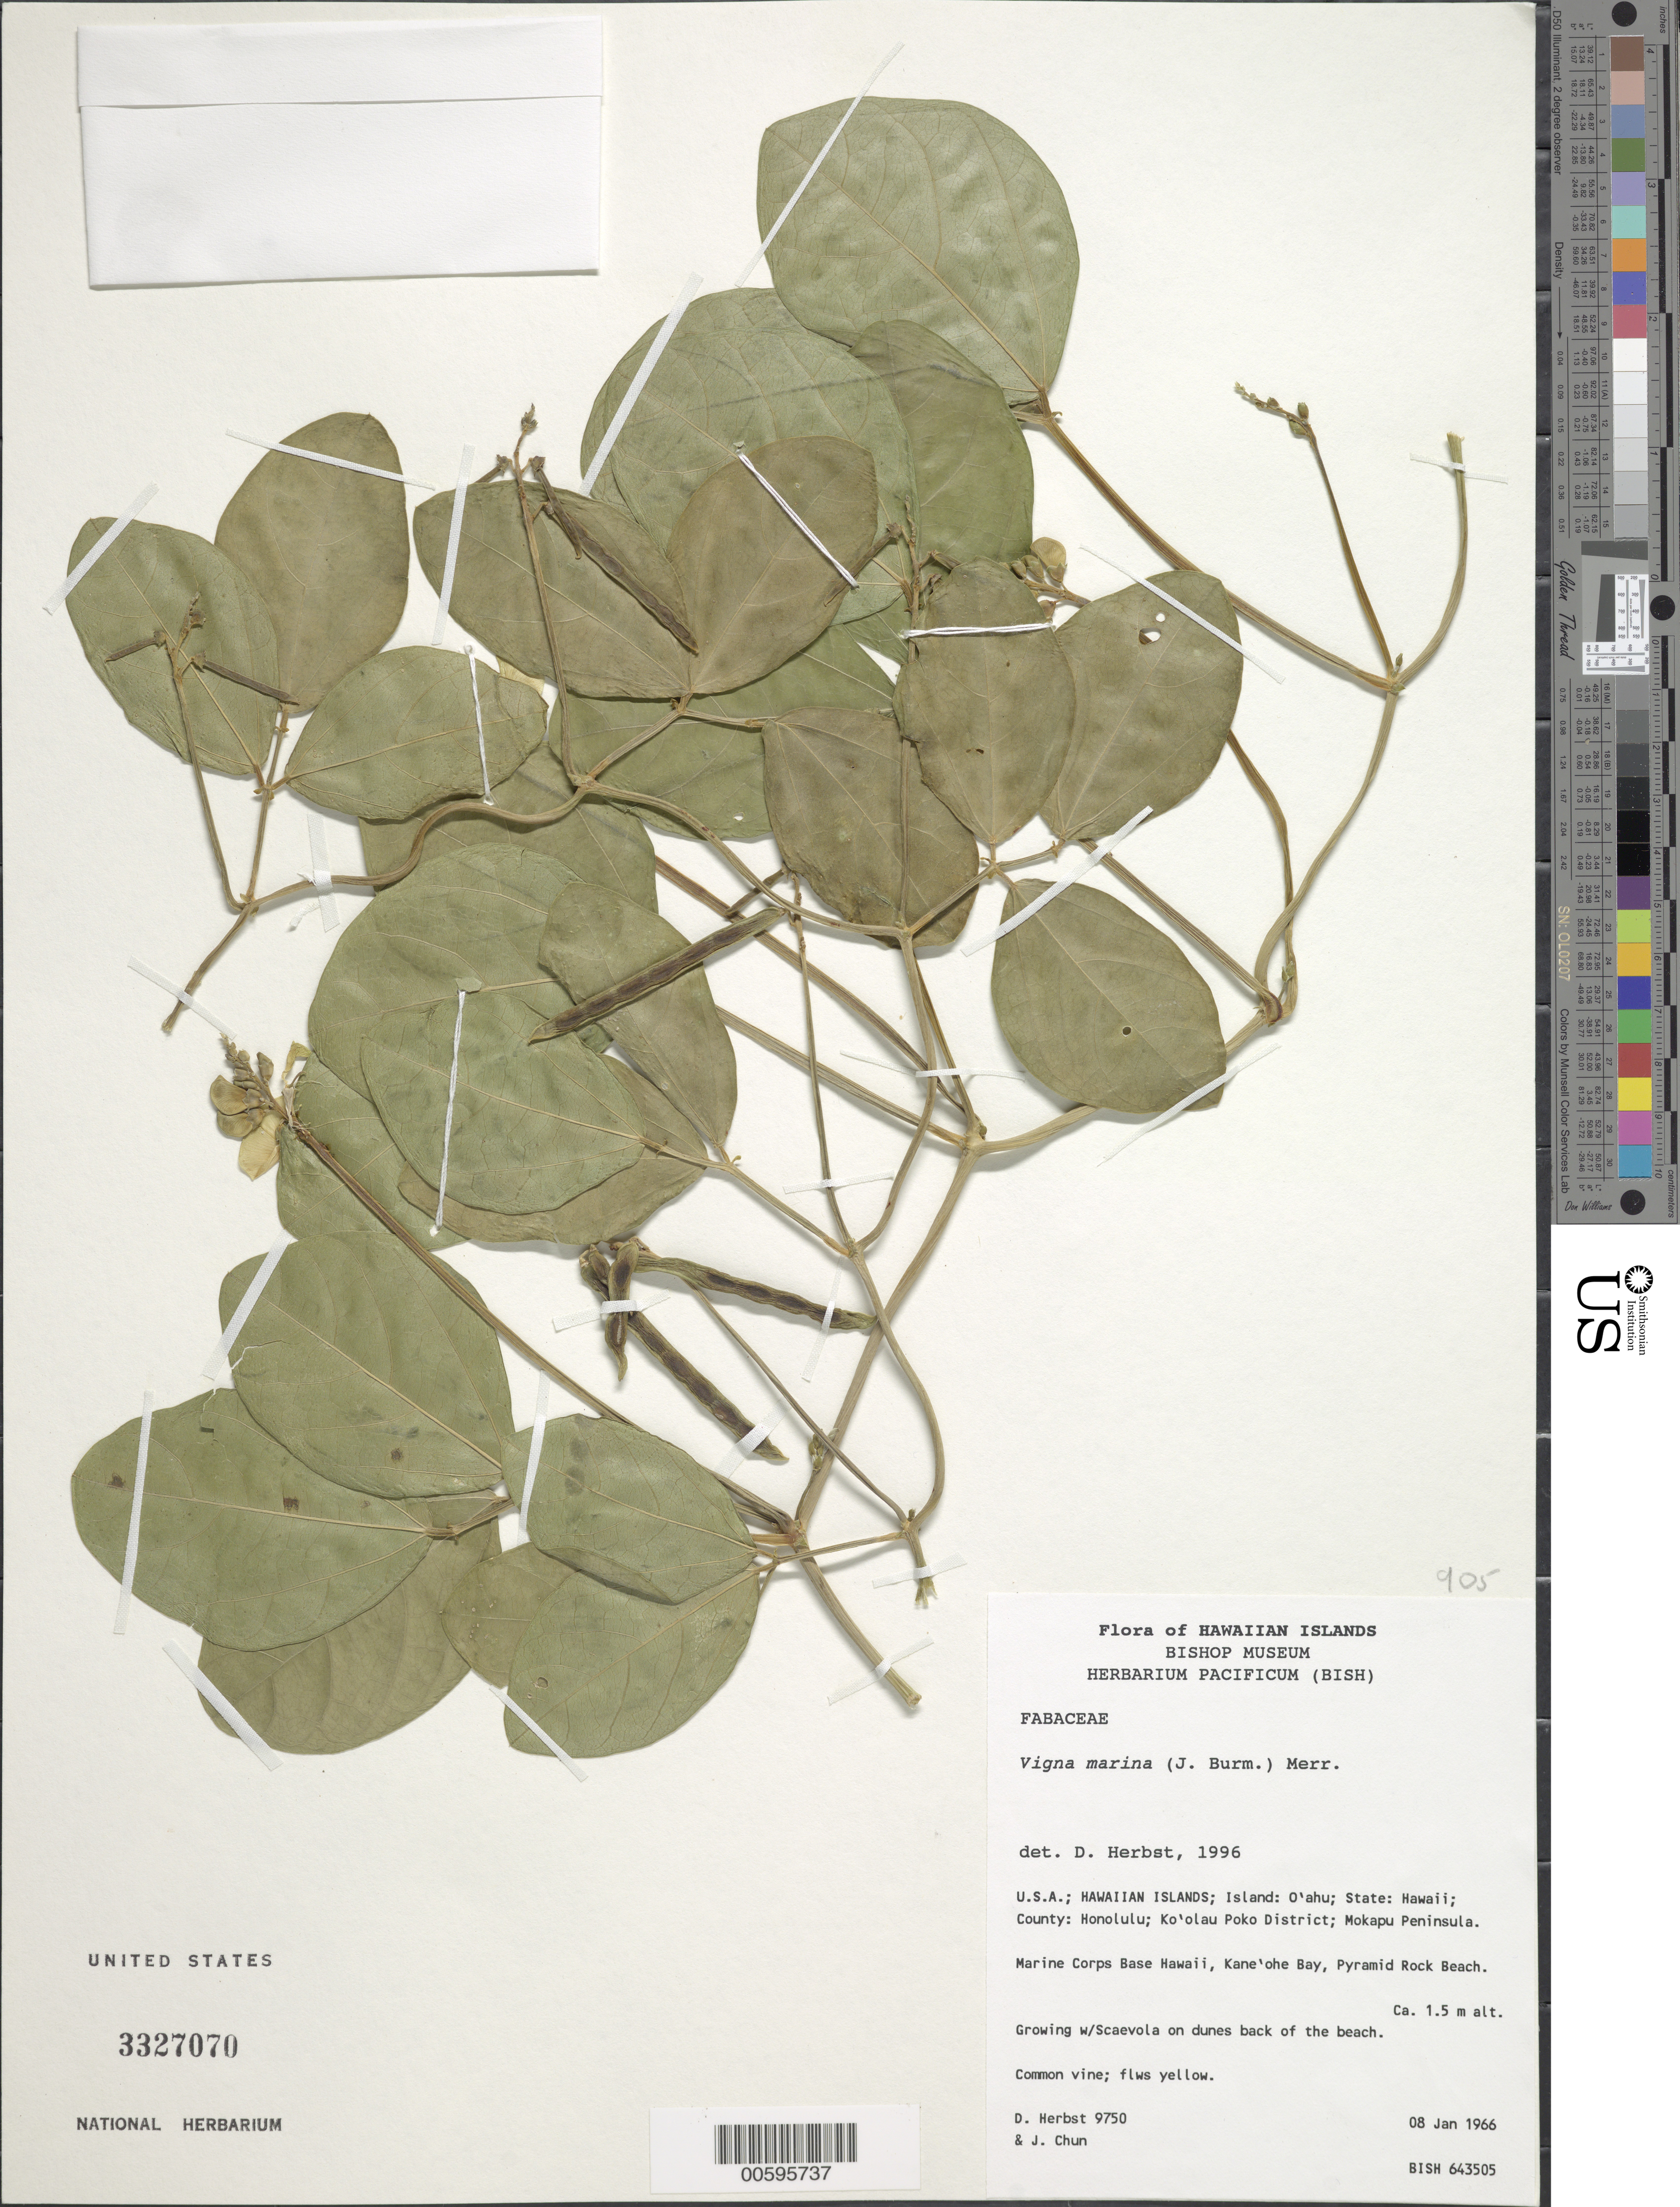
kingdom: Plantae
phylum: Tracheophyta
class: Magnoliopsida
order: Fabales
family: Fabaceae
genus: Vigna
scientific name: Vigna marina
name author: (Burm.) Merr.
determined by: Herbst, D. R.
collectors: D. R. Herbst & J. Chun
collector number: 9750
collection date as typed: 8 Jan 1966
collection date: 1966-01-08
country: United States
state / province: Hawaii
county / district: Honolulu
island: Oahu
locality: County: Honolulu; Ko'olau Poko Dist; Mokapu Peninsula. Marine Corps Base; Kane'ohe Bay, Pyramid Rock Beach.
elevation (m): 1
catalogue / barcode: US 3327070